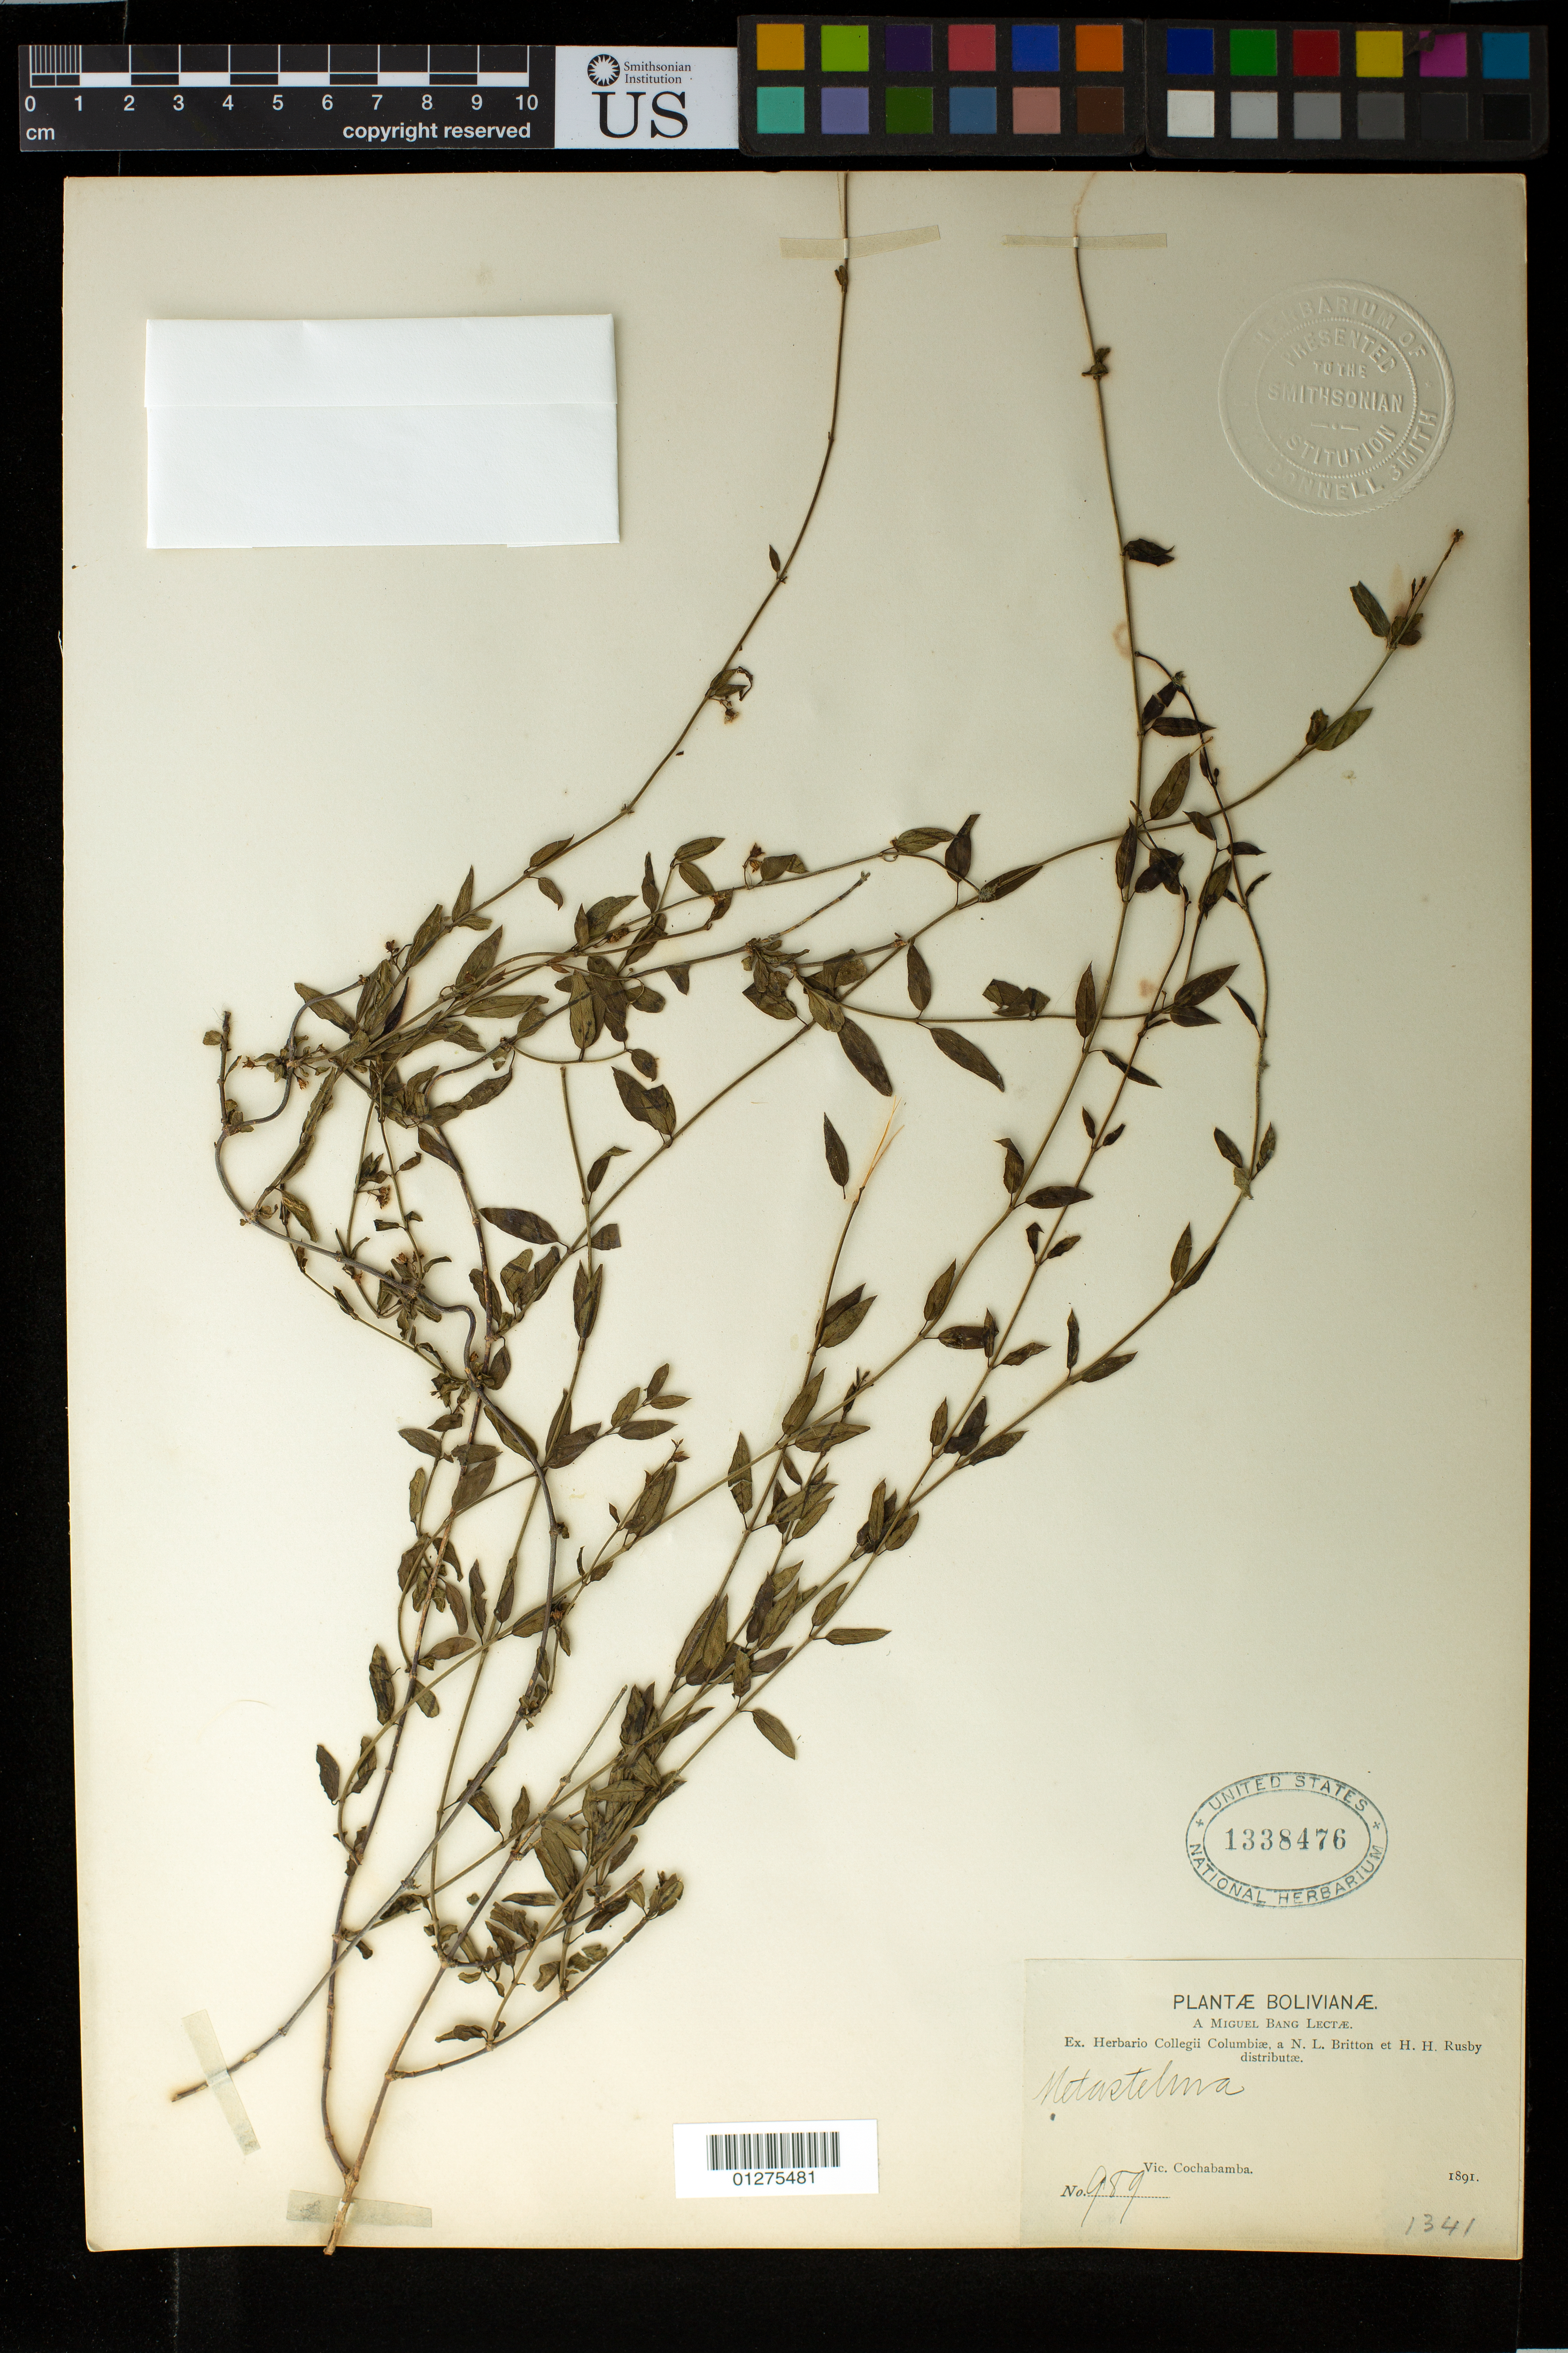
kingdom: Plantae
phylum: Tracheophyta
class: Magnoliopsida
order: Gentianales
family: Apocynaceae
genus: Metastelma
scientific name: Metastelma sp.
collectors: M. Bang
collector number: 1341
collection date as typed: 1891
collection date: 1891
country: Bolivia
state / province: Cochabamba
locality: Vic. Cochabamba.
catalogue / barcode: US 1338476